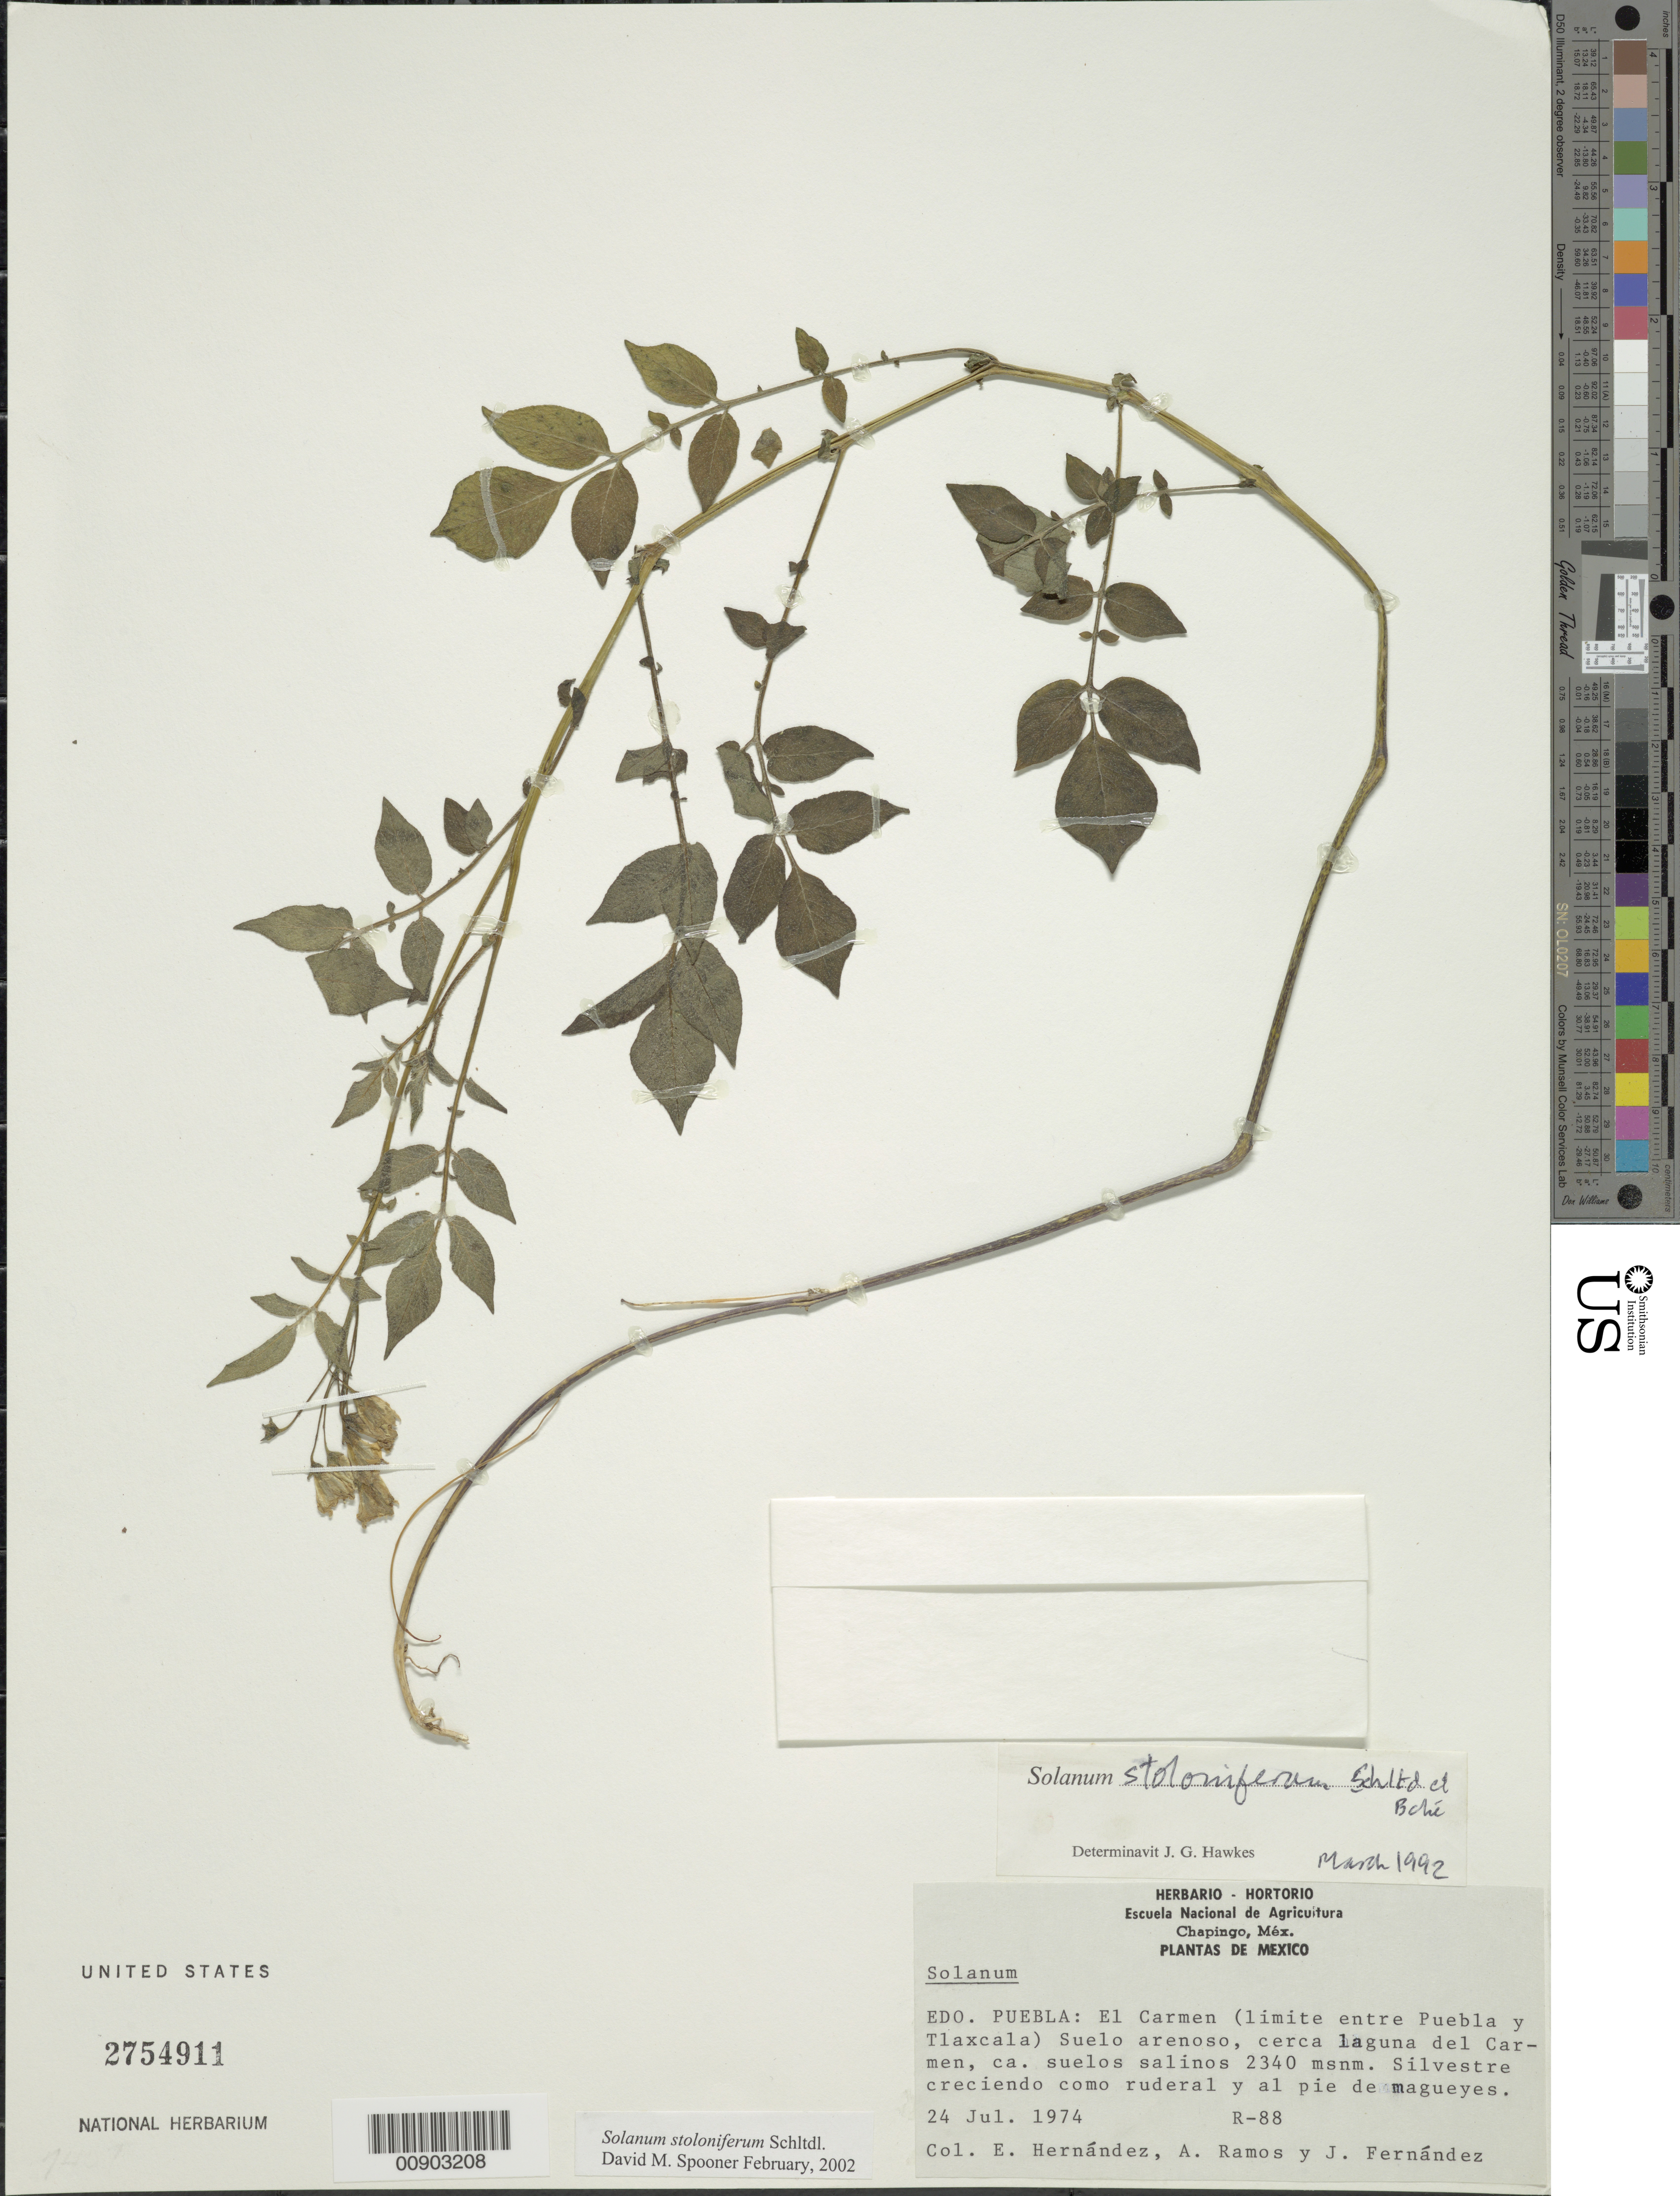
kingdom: Plantae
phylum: Tracheophyta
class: Magnoliopsida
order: Solanales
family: Solanaceae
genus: Solanum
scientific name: Solanum stoloniferum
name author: Schltdl.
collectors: R. Hernandez M., A. Ramos & J. Fernández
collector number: R-88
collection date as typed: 24 Jul 1974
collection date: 1974-07-24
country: Mexico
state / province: Puebla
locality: El Carmen (límite entre Puebla y Tlaxcala), cerca Laguna del Carmen.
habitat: Suelo arenoso, suelos salinos. Creciendo como ruderal y al pie de magueyes.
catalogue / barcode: US 2754911